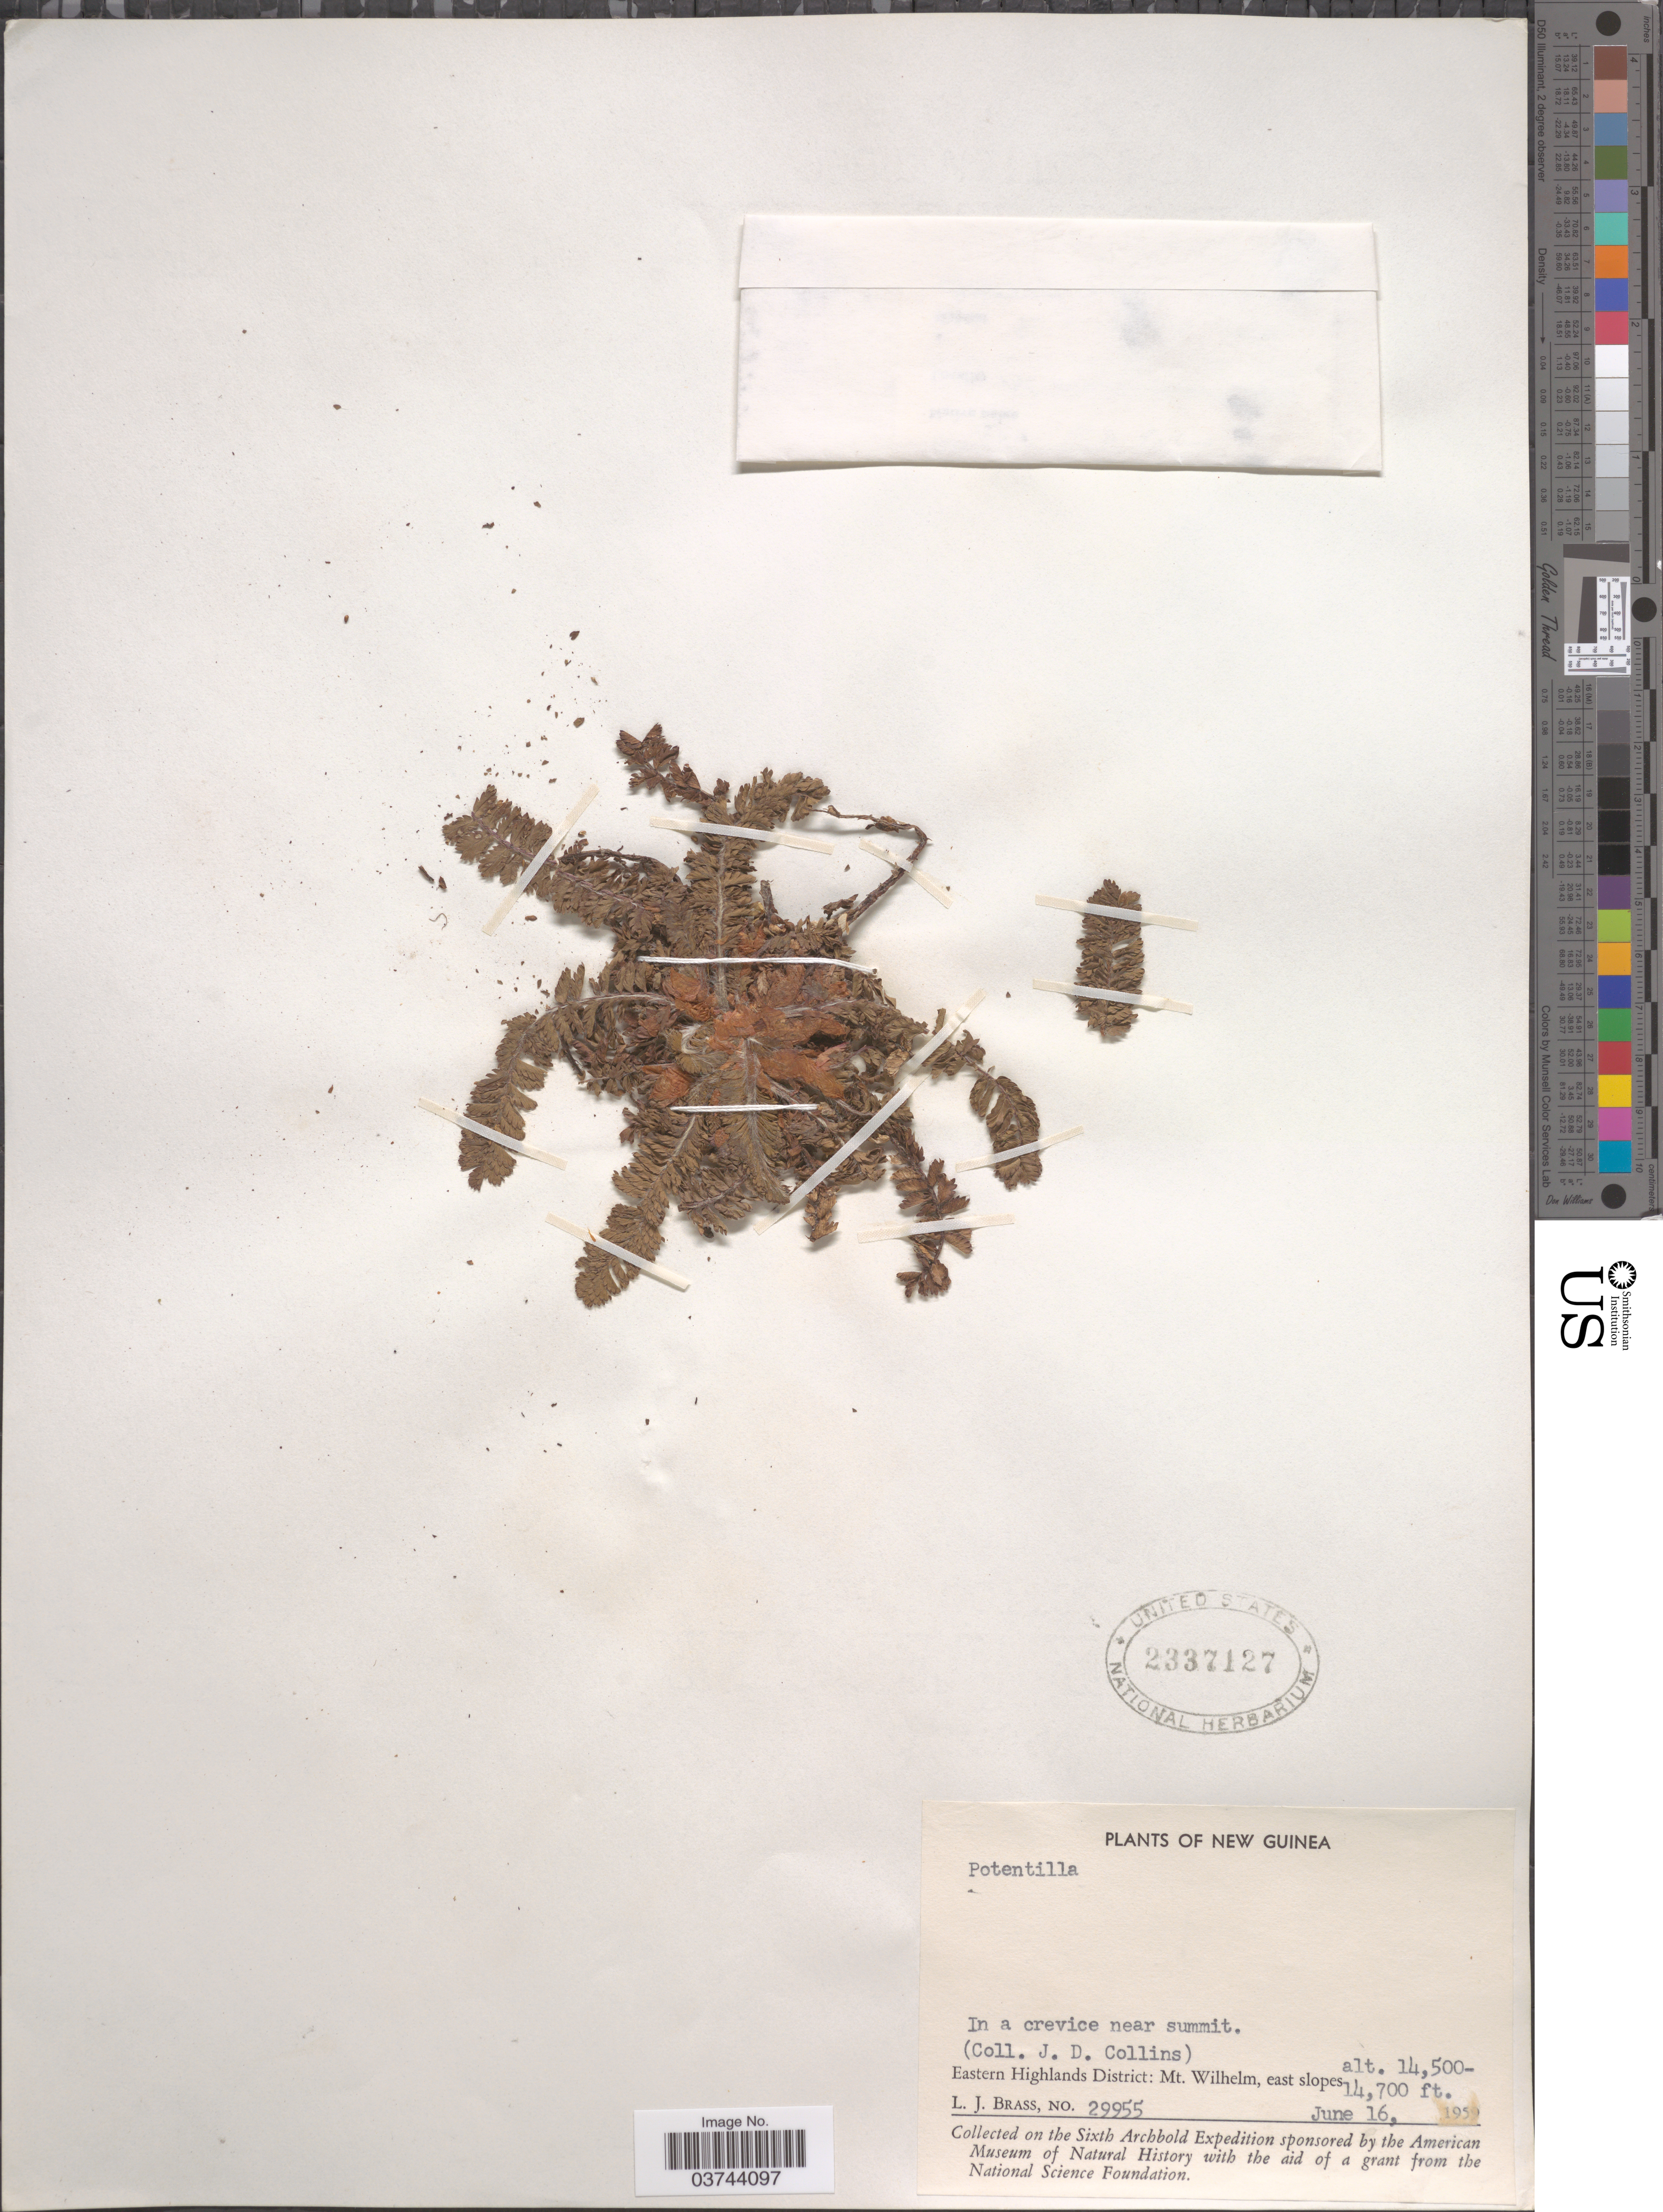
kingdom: Plantae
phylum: Tracheophyta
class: Magnoliopsida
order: Rosales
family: Rosaceae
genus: Potentilla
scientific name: Potentilla sp.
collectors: J. Collins & L. J. Brass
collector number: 29955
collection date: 1959-06-16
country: Papua New Guinea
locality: New Guinea. In a crevice near summit. Eastern Highlands District: Mt. Wilhelm, east slopes.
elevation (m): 4420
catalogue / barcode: US 2337127